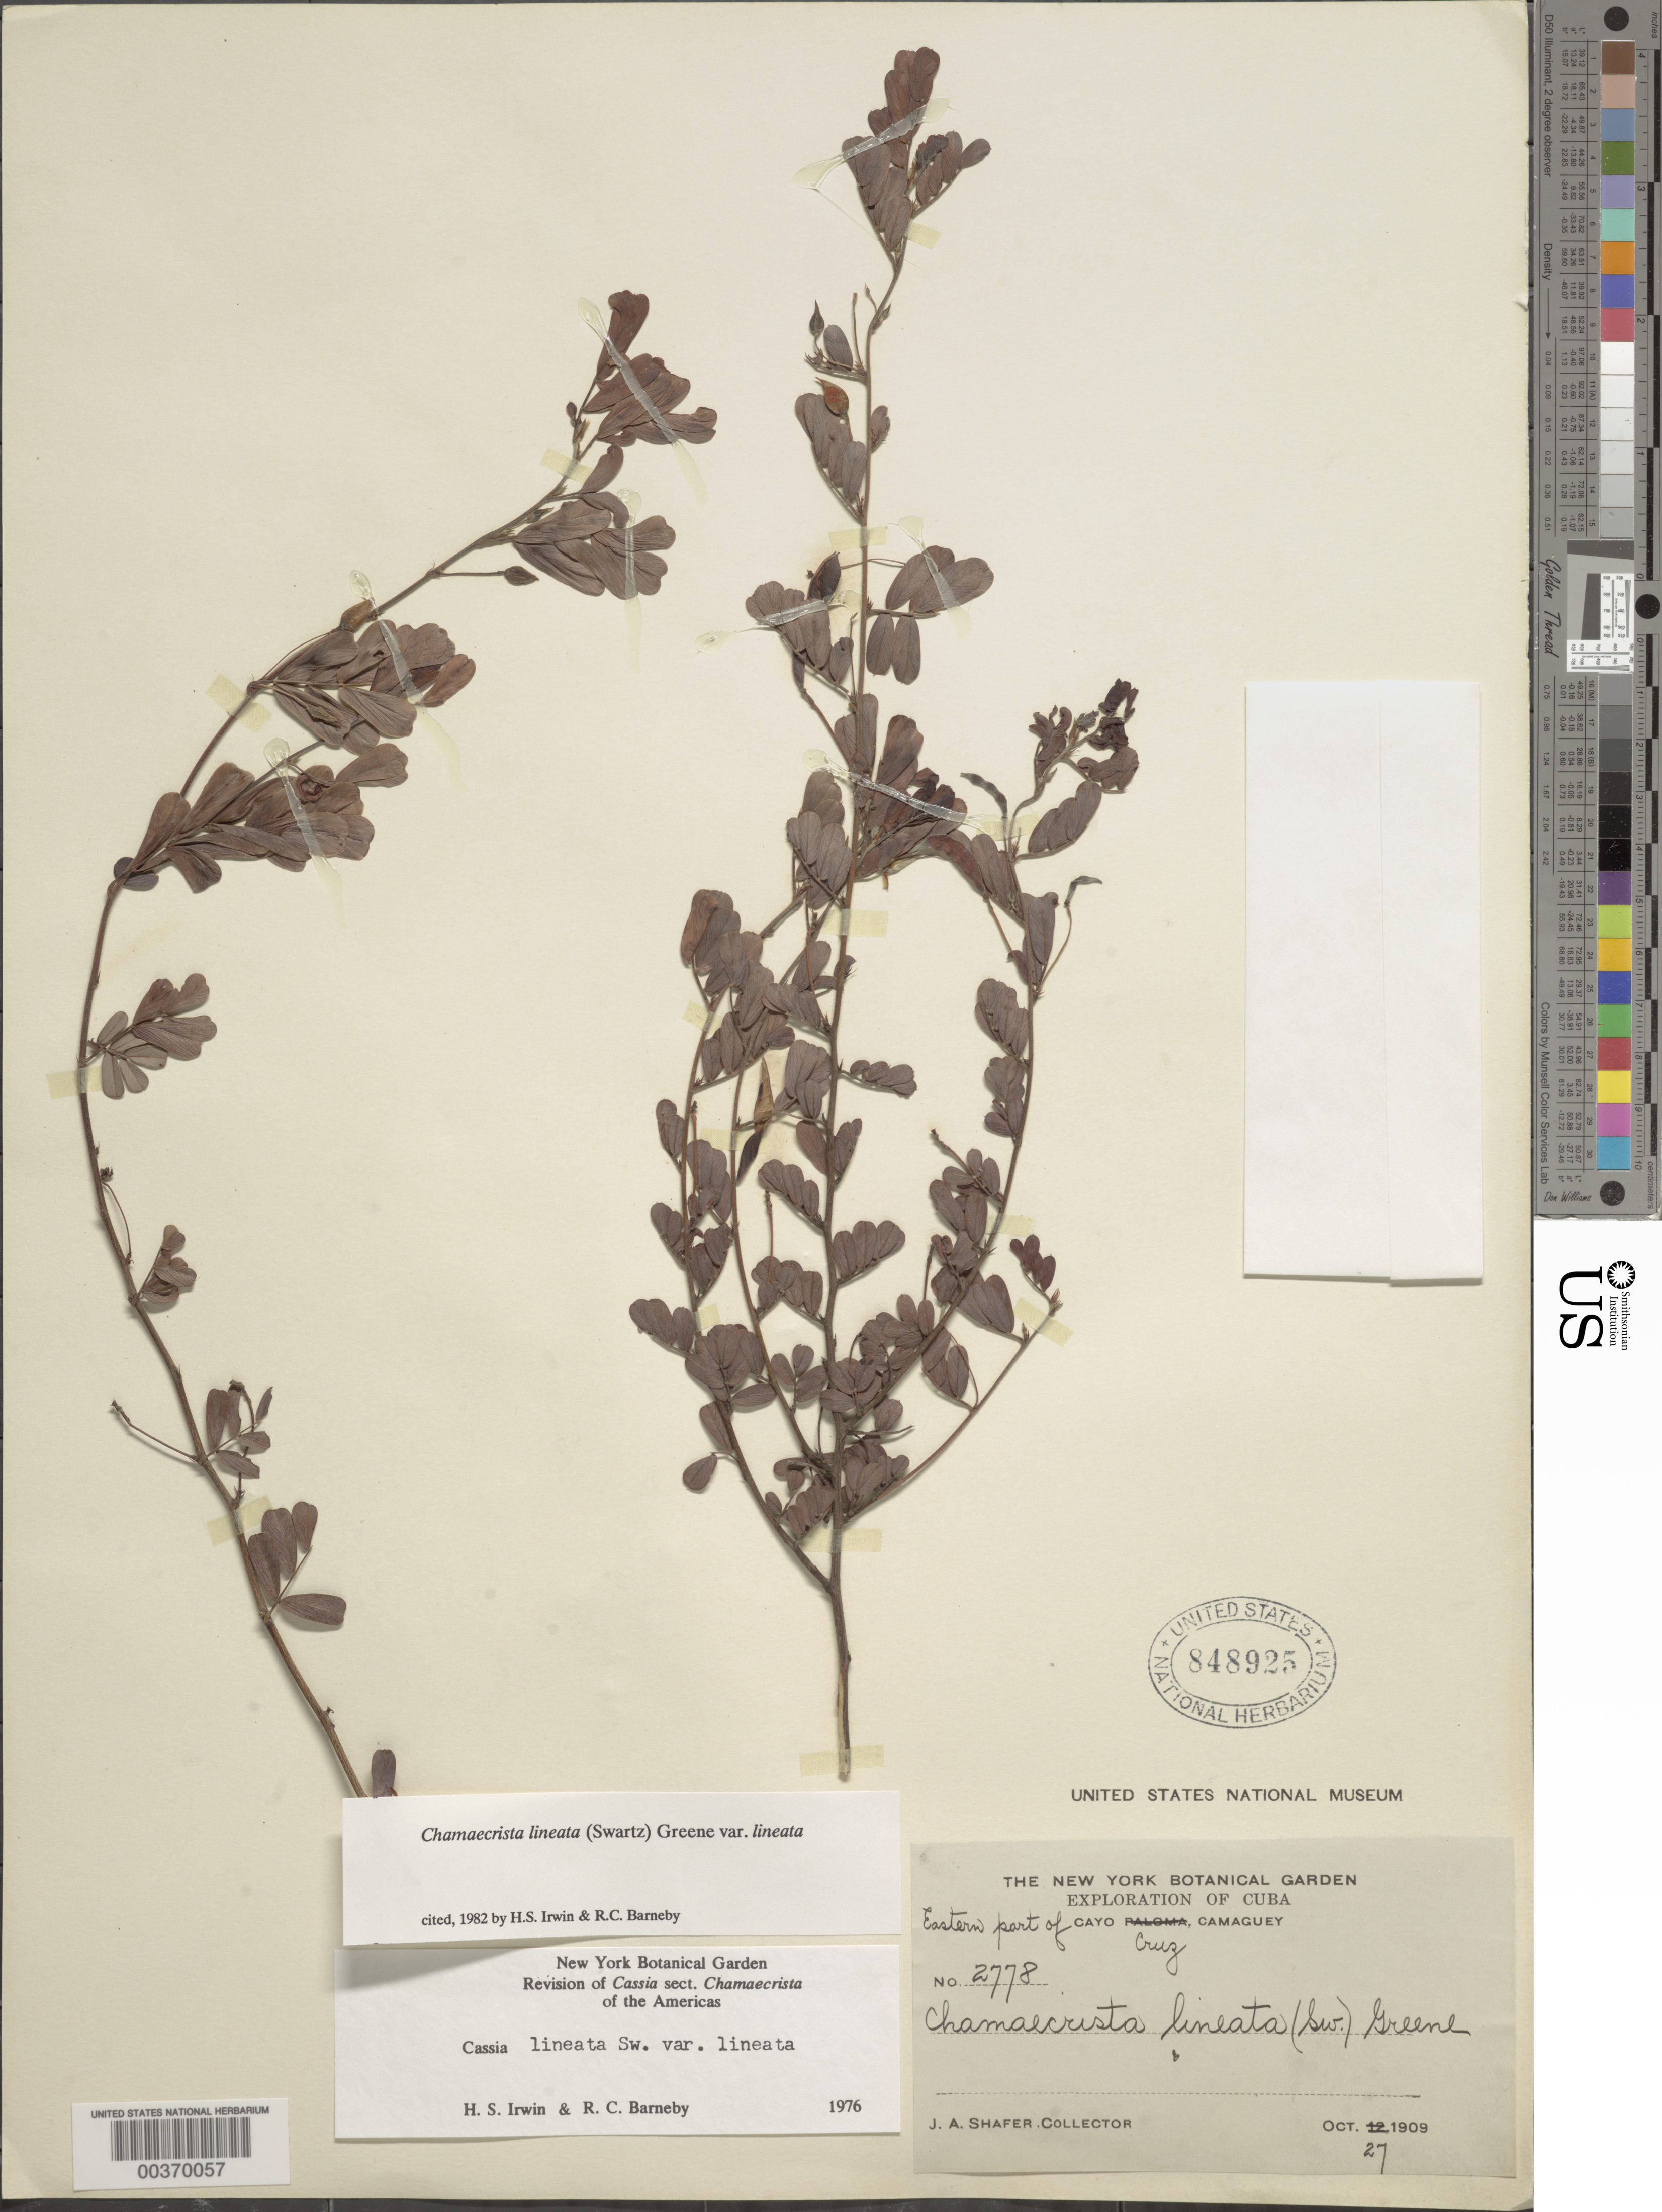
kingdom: Plantae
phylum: Tracheophyta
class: Magnoliopsida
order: Fabales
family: Fabaceae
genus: Chamaecrista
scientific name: Chamaecrista lineata var. lineata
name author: (Sw.) Greene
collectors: J. A. Shafer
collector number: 2778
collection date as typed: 27 Oct 1909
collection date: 1909-10-27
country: Cuba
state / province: Camagüey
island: Greater Antilles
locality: Eastern part of Cayo Cruz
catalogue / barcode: US 848925